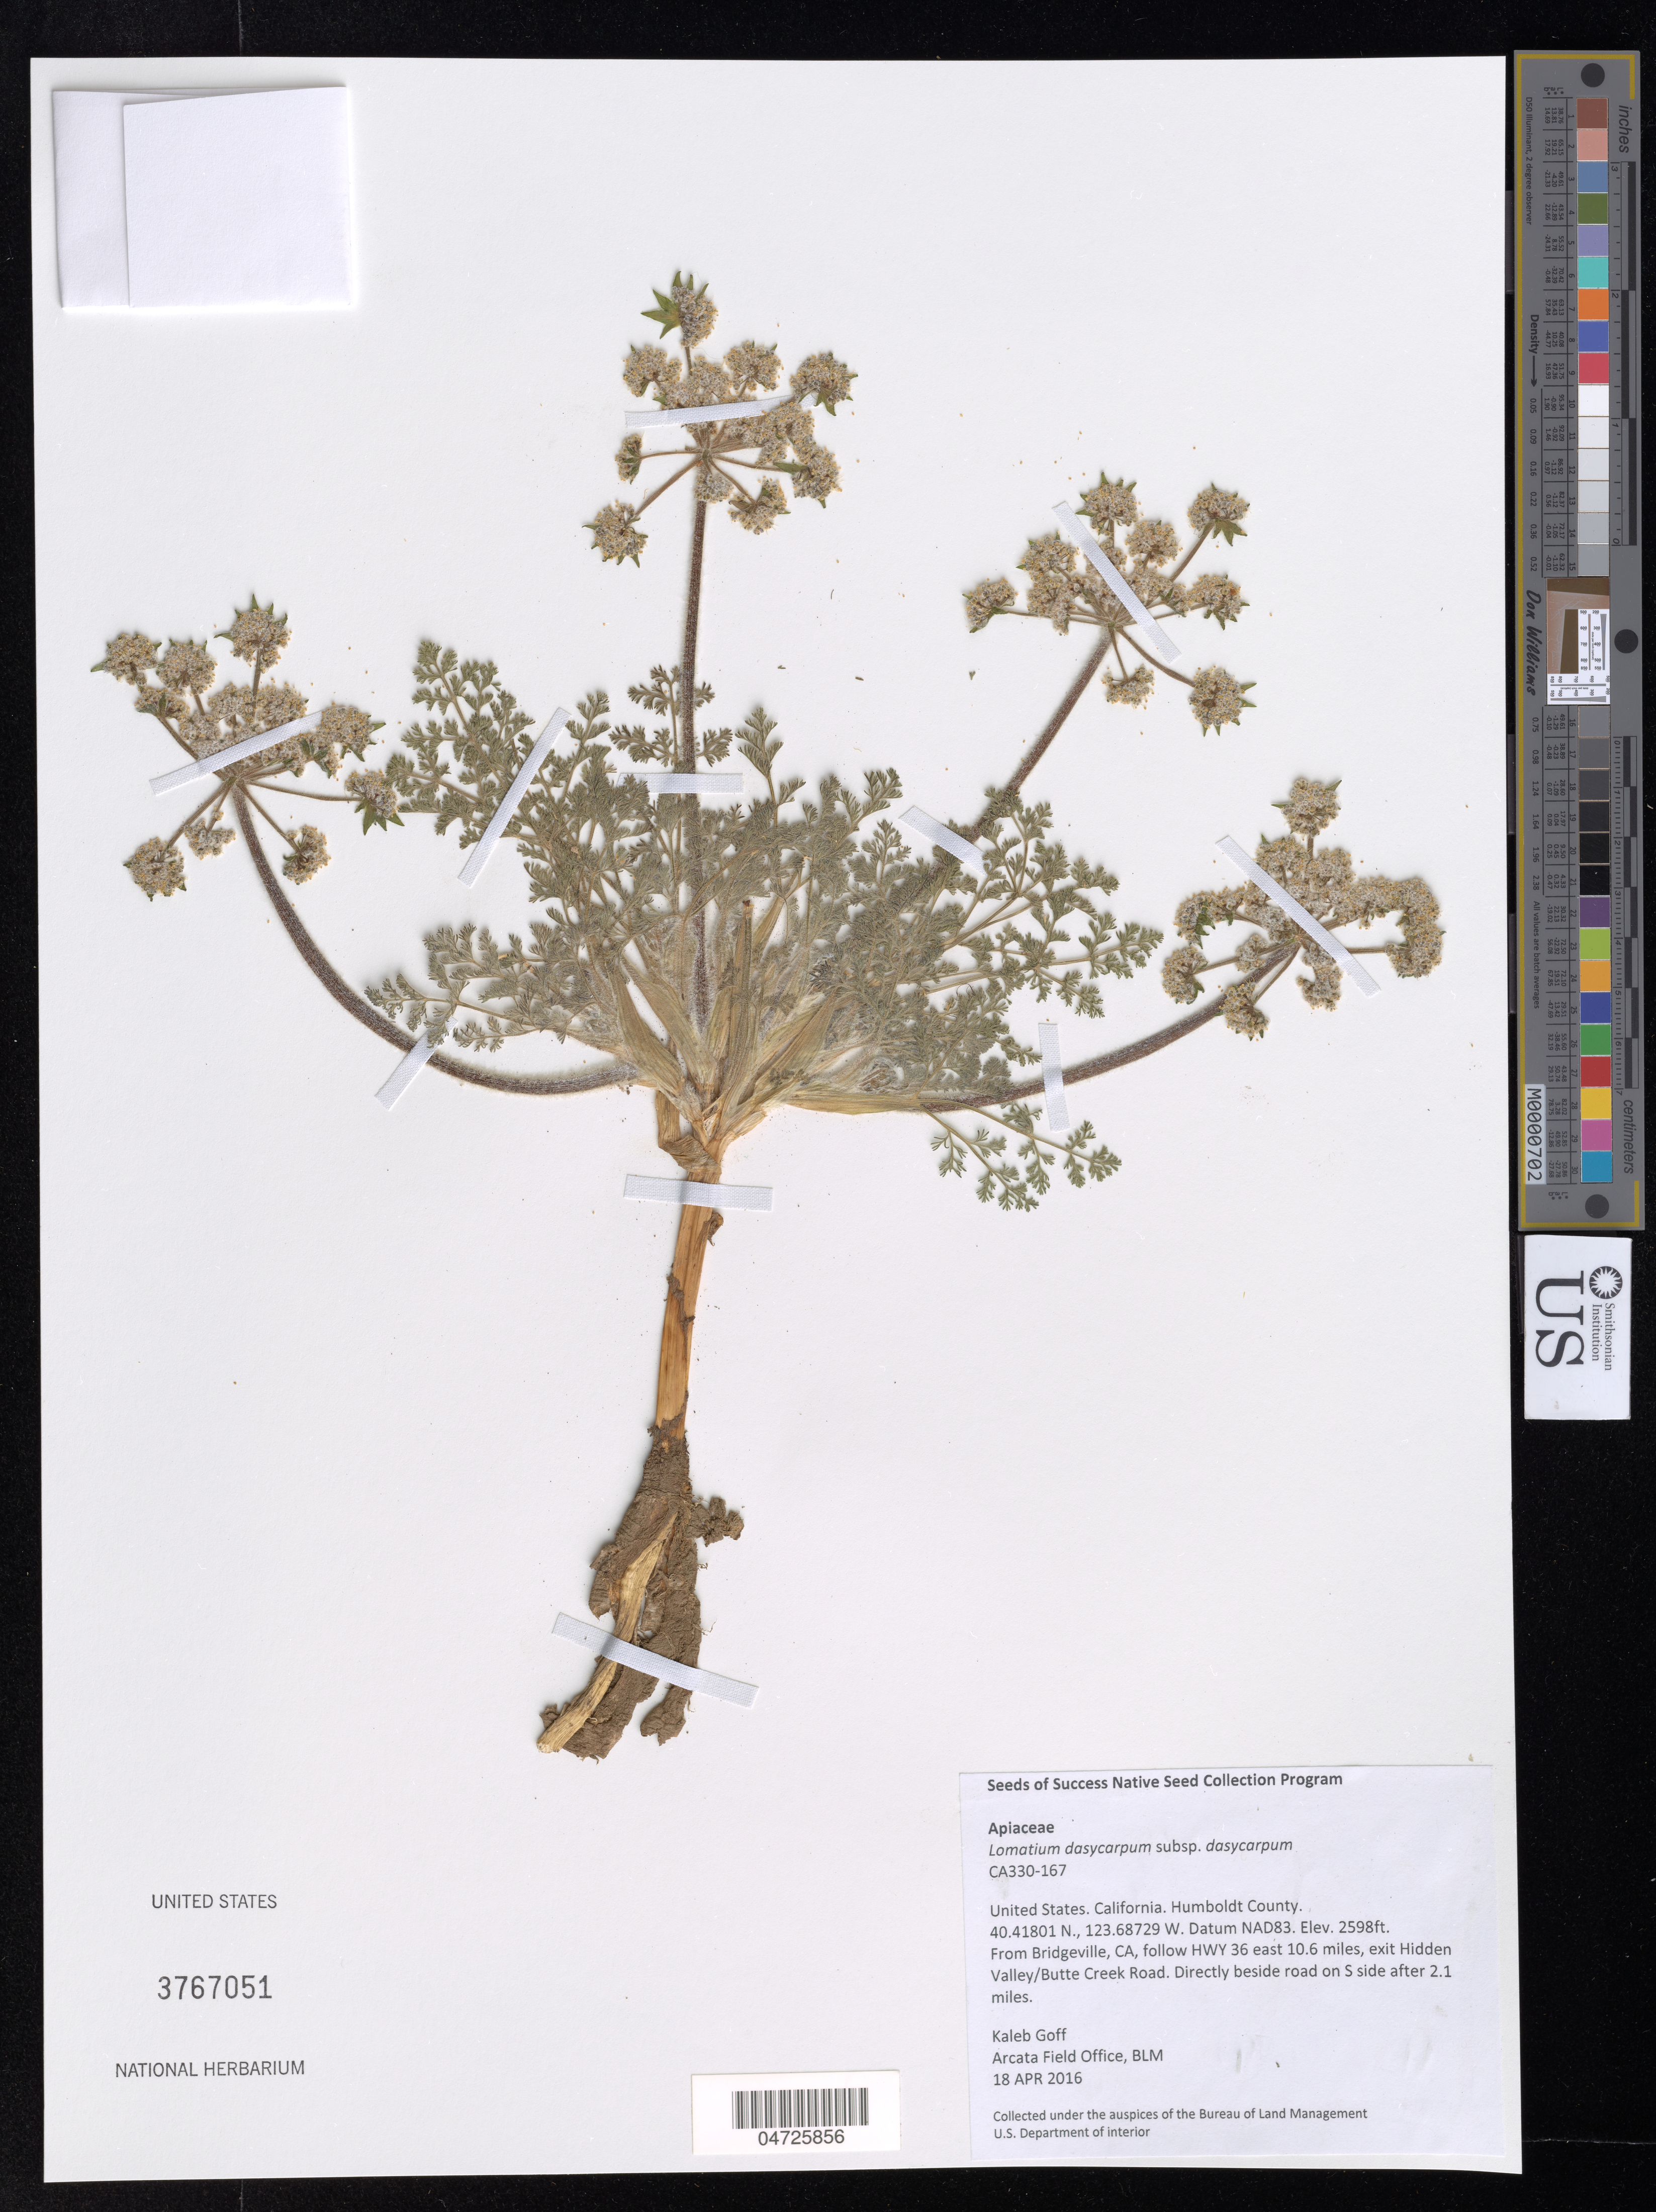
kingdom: Plantae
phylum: Tracheophyta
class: Magnoliopsida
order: Apiales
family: Apiaceae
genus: Lomatium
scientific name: Lomatium dasycarpum subsp. dasycarpum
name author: (Torr.) J.M. Coult. & Rose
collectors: K. Goff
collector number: CA330-167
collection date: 2016-04-18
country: United States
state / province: California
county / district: Humboldt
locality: Humboldt County. Datum NAD83. From Bridgeville, CA, follow HWY 36 east 10.6 miles, exit Hidden Valley/Butte Creek Road. Directly beside road on S side after 2.1 miles.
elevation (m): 792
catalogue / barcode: US 3767051